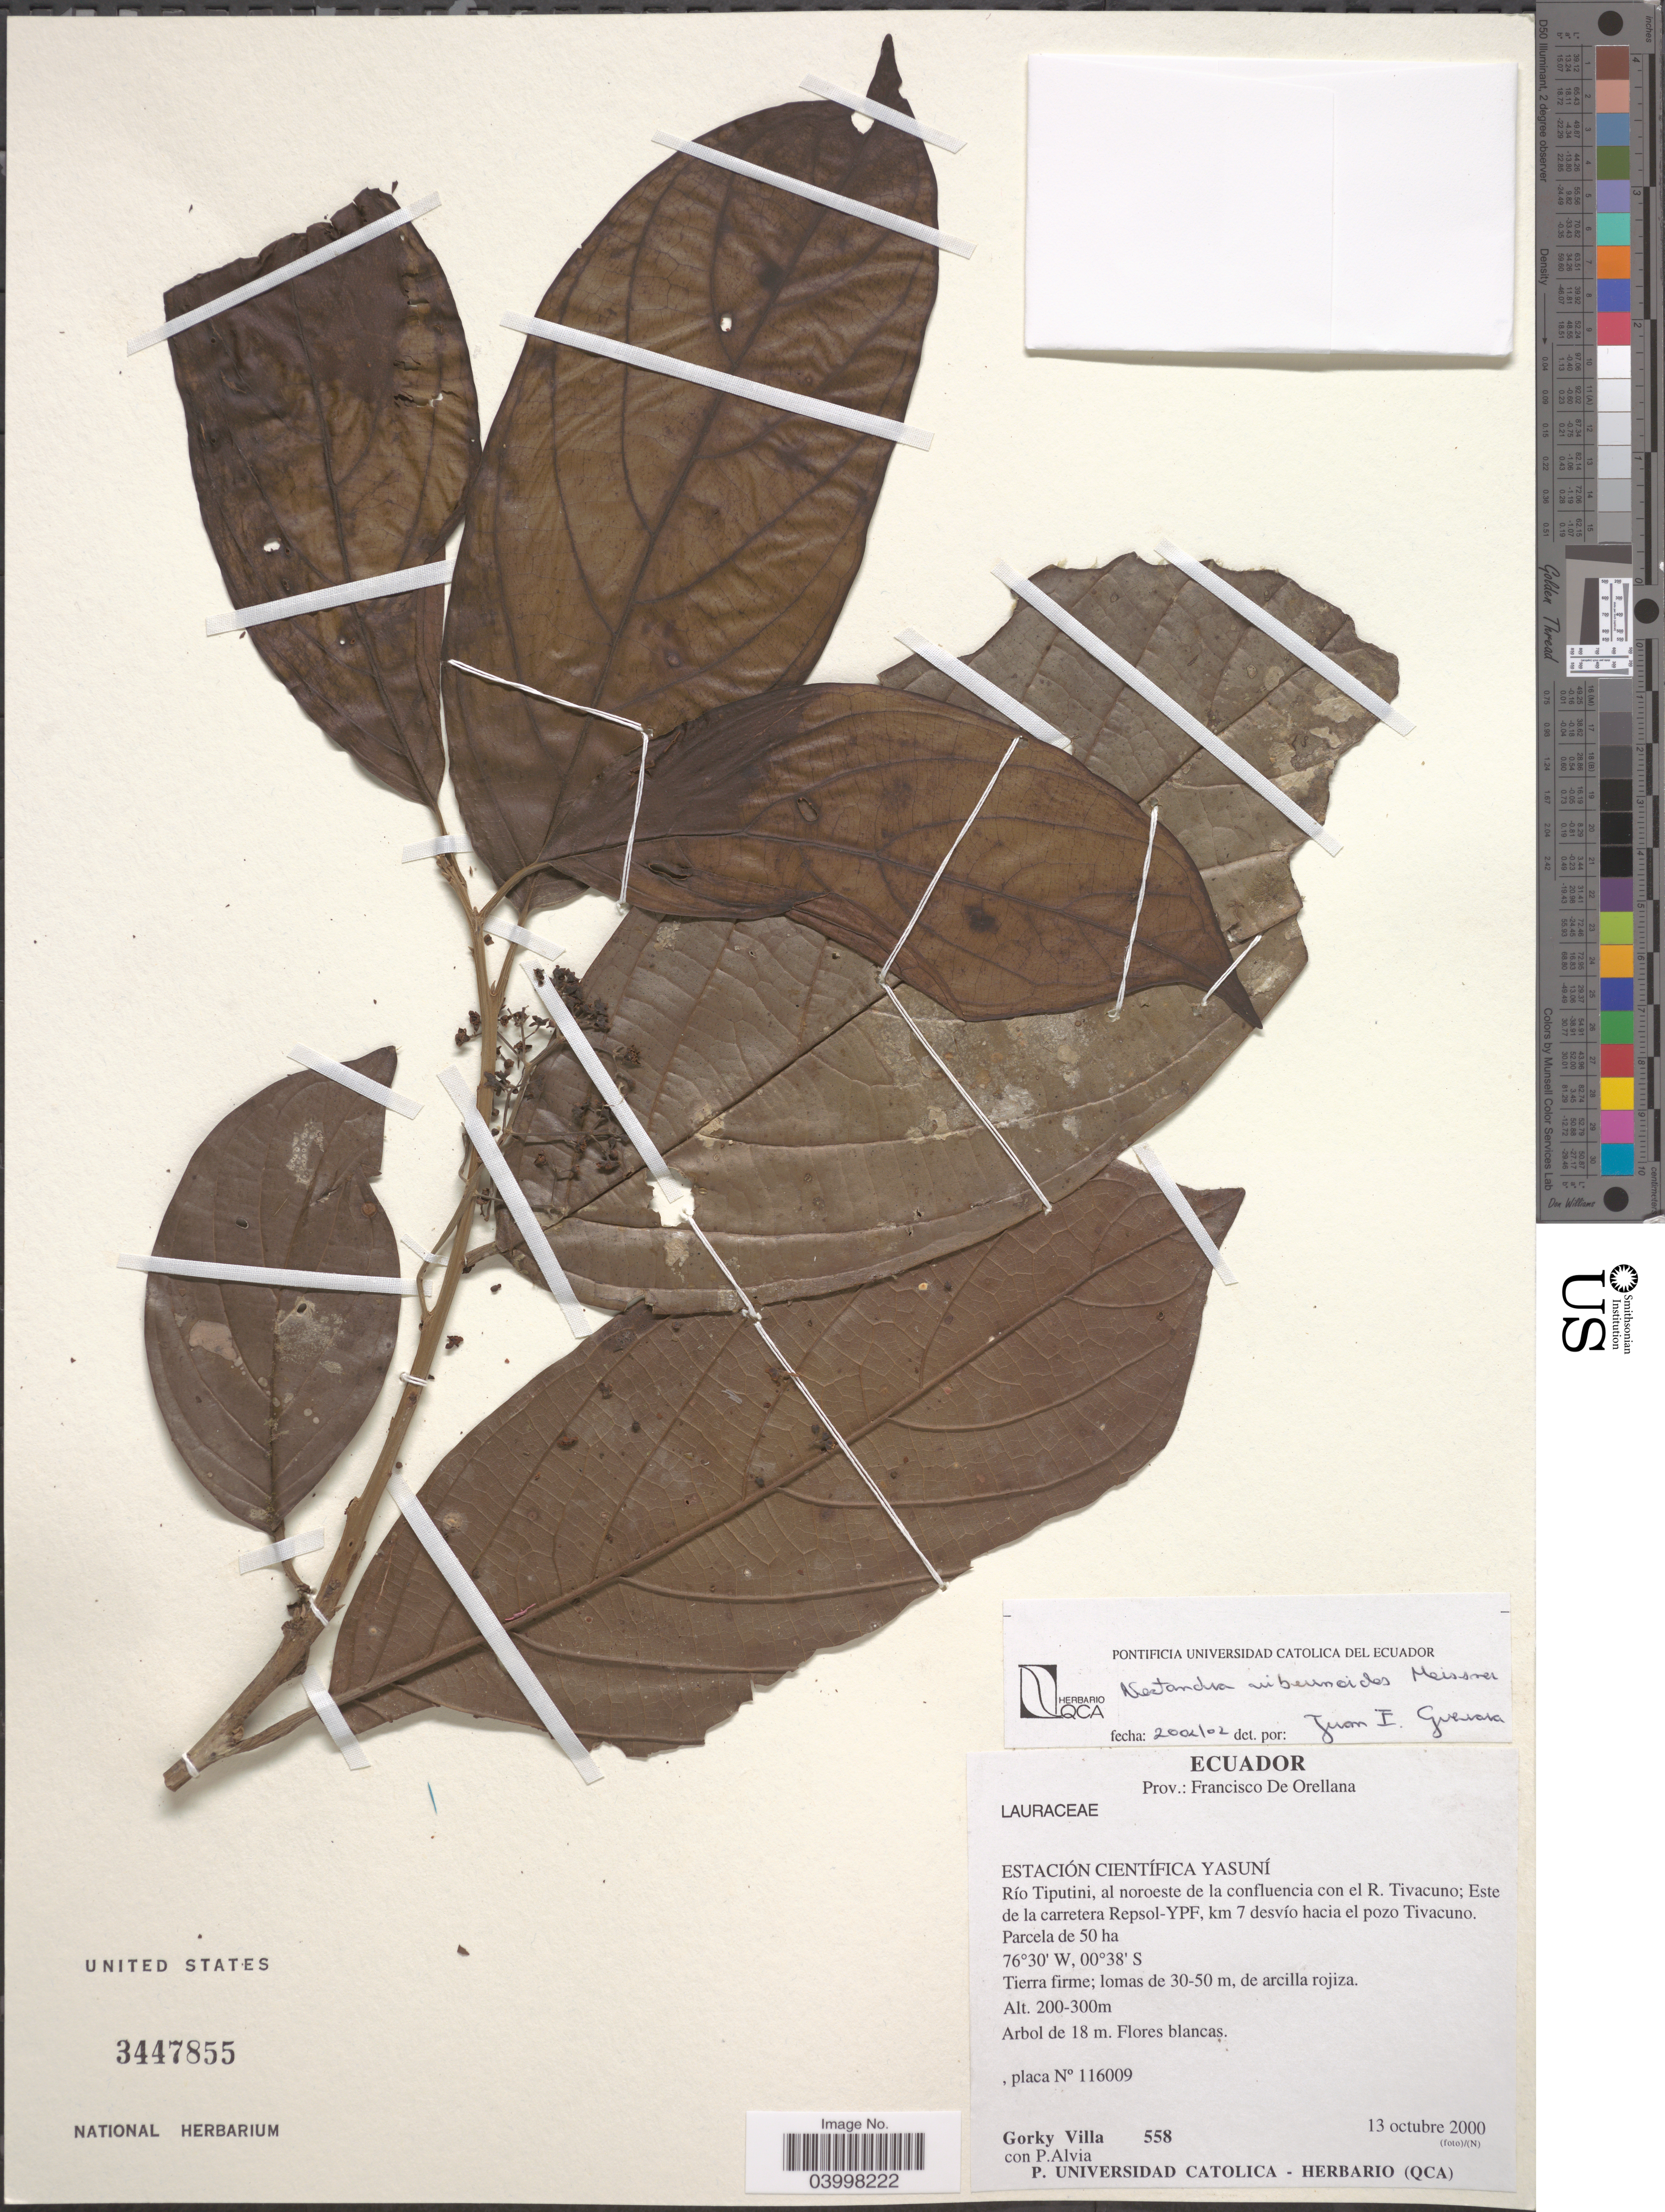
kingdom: Plantae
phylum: Tracheophyta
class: Magnoliopsida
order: Laurales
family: Lauraceae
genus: Nectandra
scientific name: Nectandra viburnoides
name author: Meisn.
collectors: G. Villa & P. Alvia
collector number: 558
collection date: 2000-10-13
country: Ecuador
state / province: Orellana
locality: Prov.: Francisco De Orellana. Estación Científica Yasuní. Río Tiputuni, al noroeste de la confluencia con el R. Tivacuno; Este de la carretera Repsol-YPF, km 7 desvío hacia el pozo Tivacuno. Parcela de 50 ha.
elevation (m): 200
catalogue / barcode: US 3447855